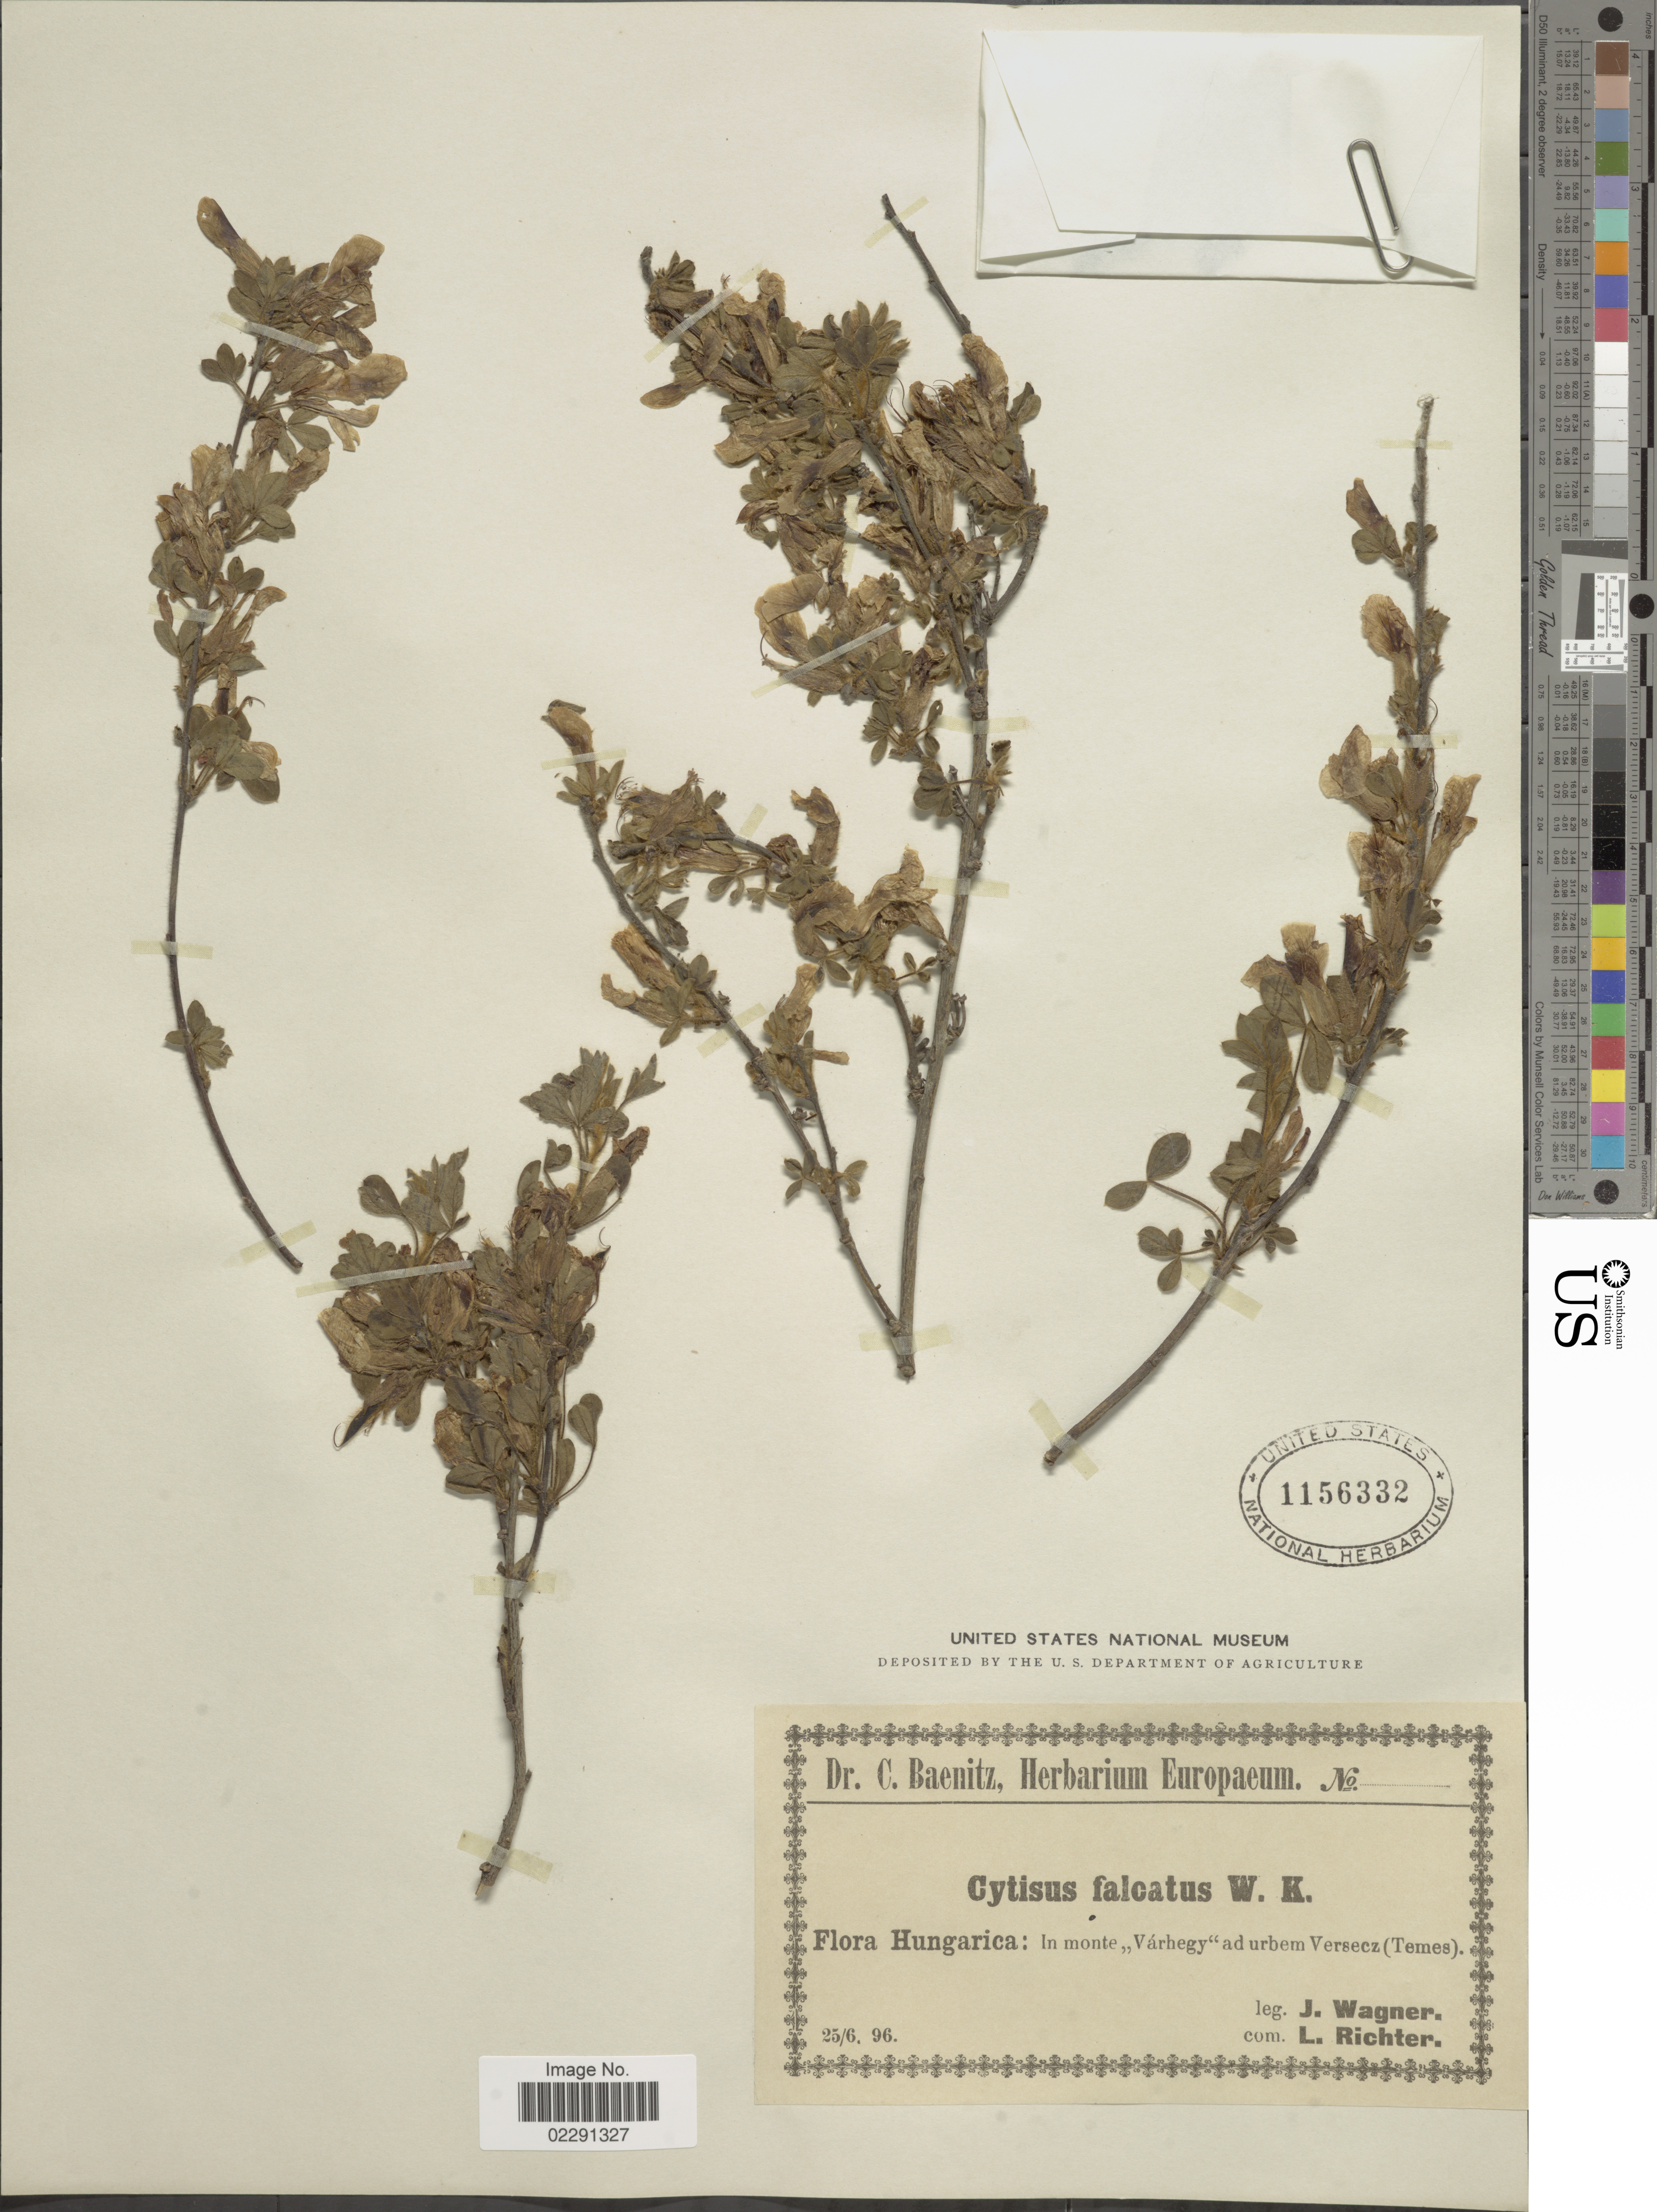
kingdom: Plantae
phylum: Tracheophyta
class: Magnoliopsida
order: Fabales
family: Fabaceae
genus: Cytisus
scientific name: Cytisus falcatus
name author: Waldst. & Kit.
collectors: J. Wagner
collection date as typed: Transcribed d/m/y: 25/6/96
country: Hungary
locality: In monte "Varhegy"ad urbem Versecz (Temes).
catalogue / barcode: US 1156332